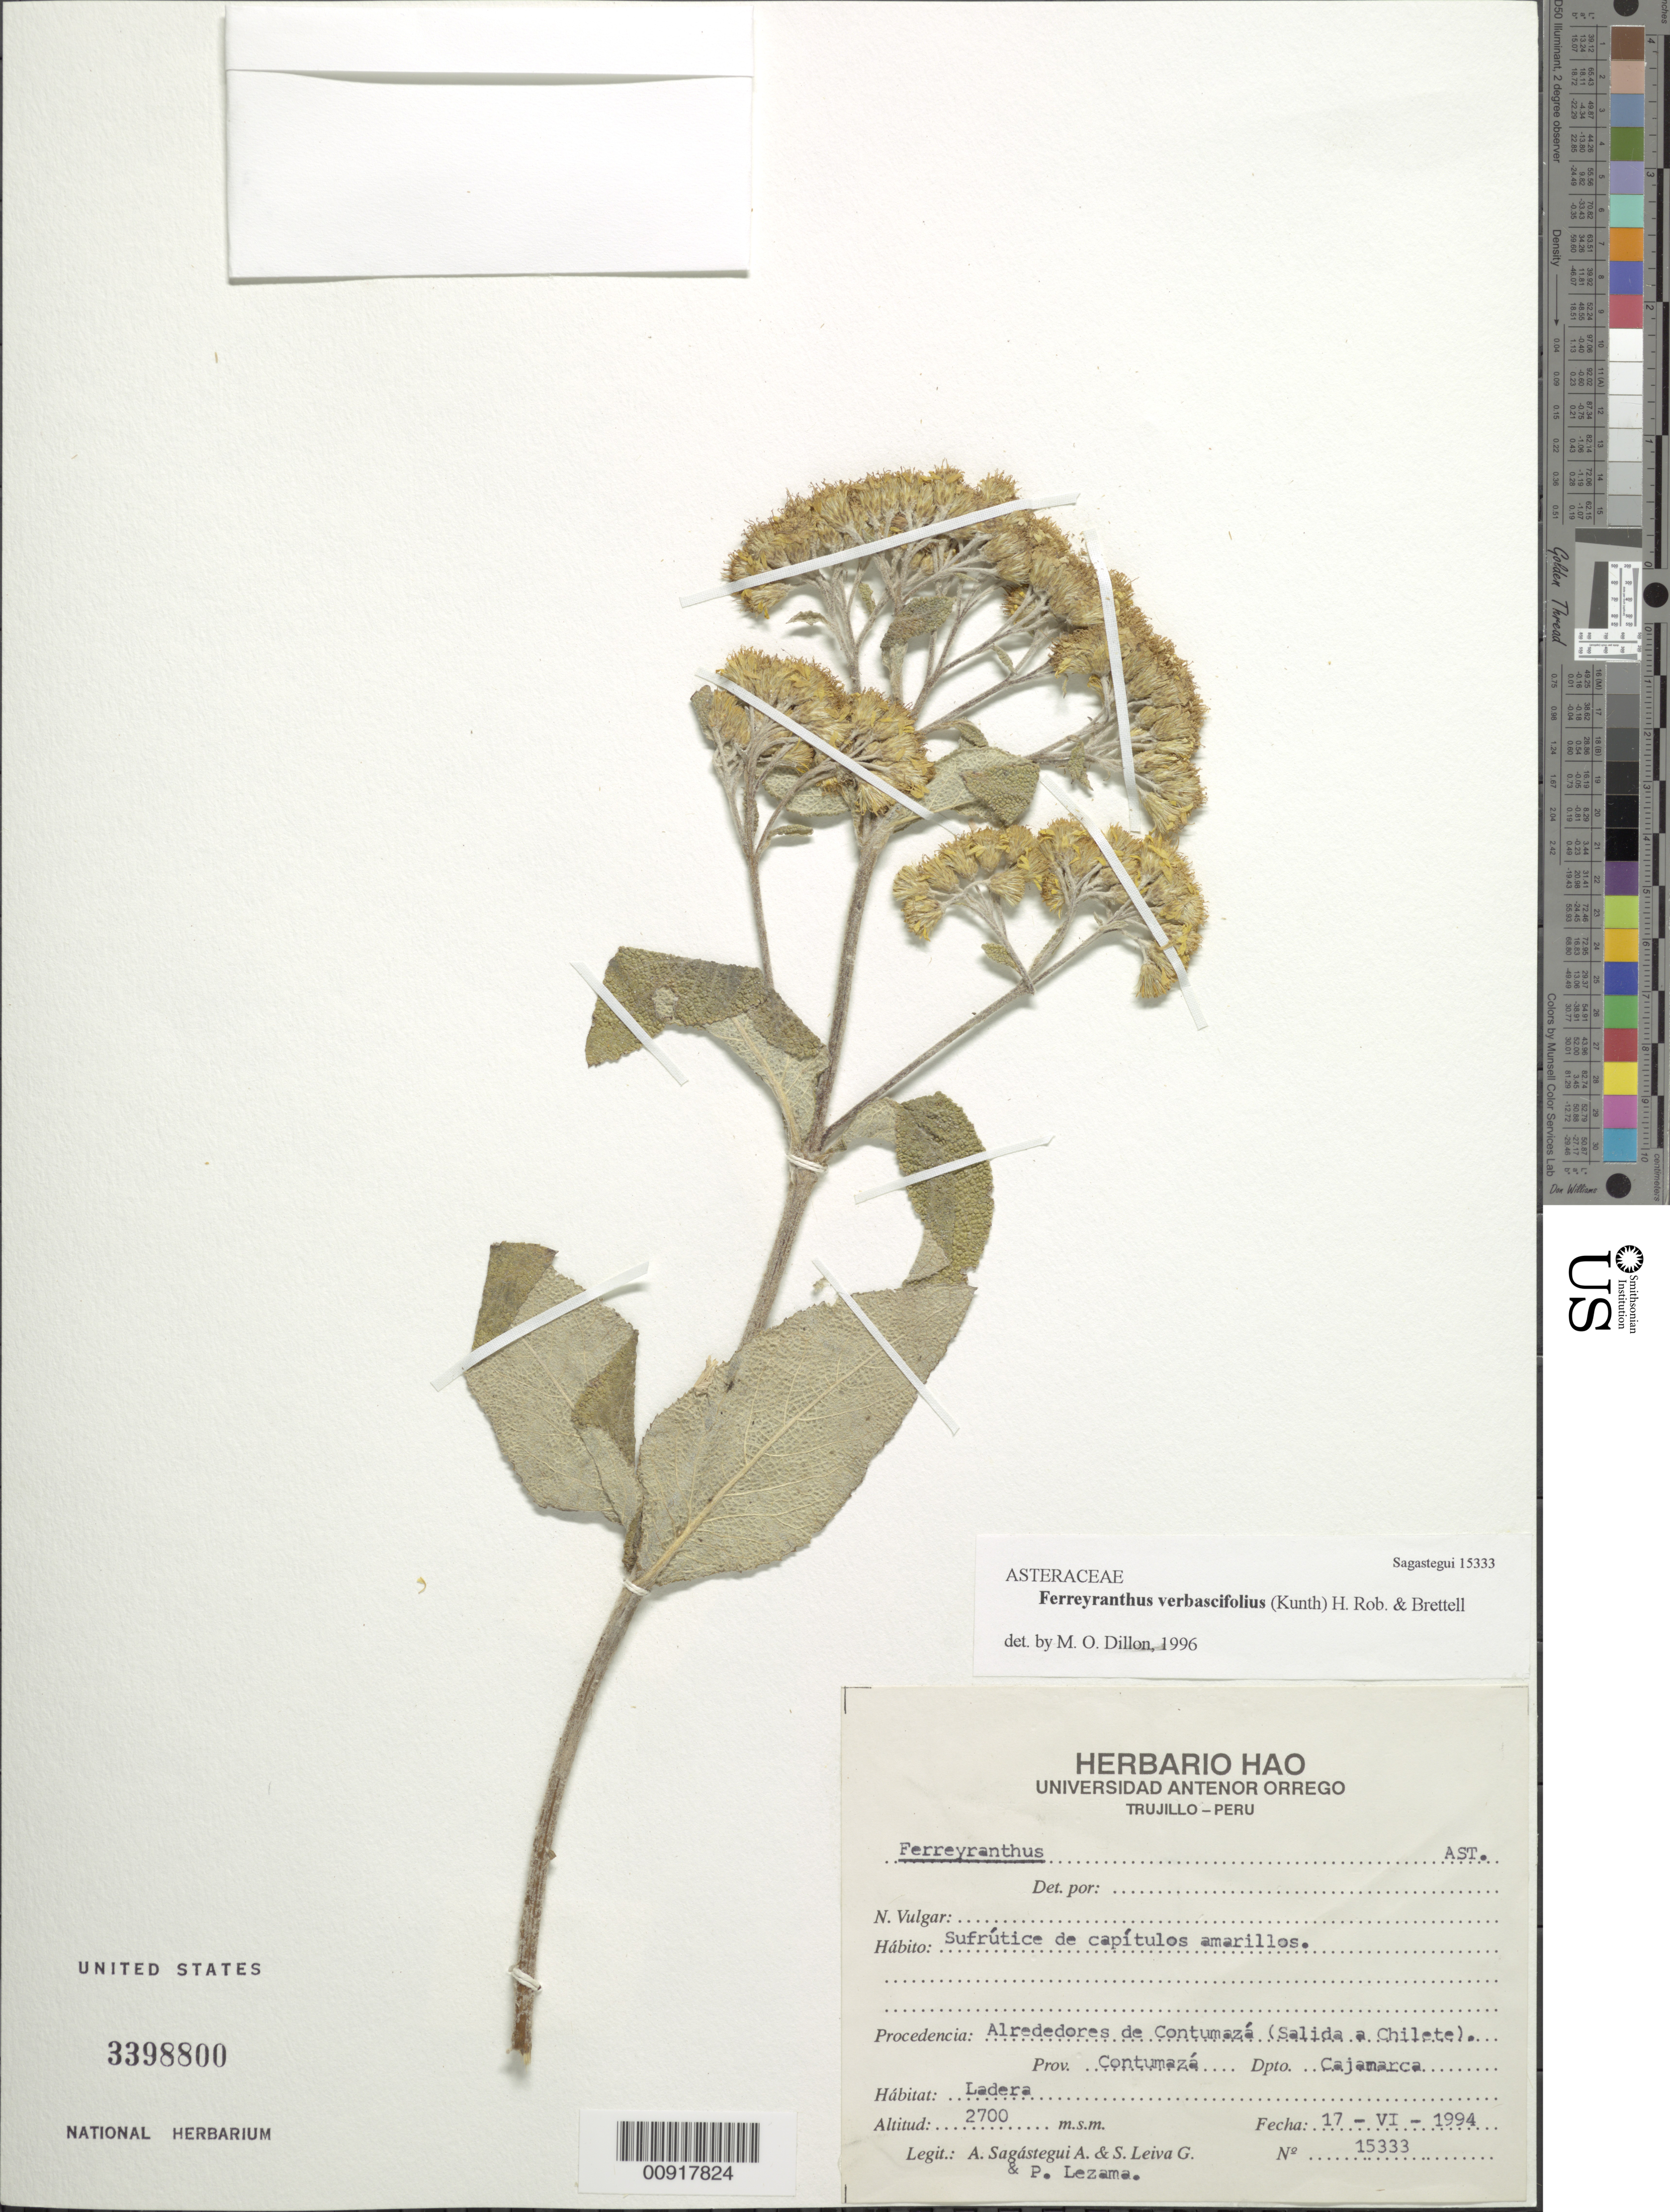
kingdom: Plantae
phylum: Tracheophyta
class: Magnoliopsida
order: Asterales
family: Asteraceae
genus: Ferreyranthus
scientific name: Ferreyranthus verbascifolius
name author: (Kunth) H. Rob. & Brettell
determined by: Dillon, M. O.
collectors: A. Sagástegui A.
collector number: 15333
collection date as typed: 17 June 1994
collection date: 1994-06-17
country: Peru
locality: Prov. Contumazá, Dpto. Cajamarca, alrededores de Contumazá (Salida a Chilete)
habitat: Ladera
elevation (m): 2700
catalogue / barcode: US 3398800